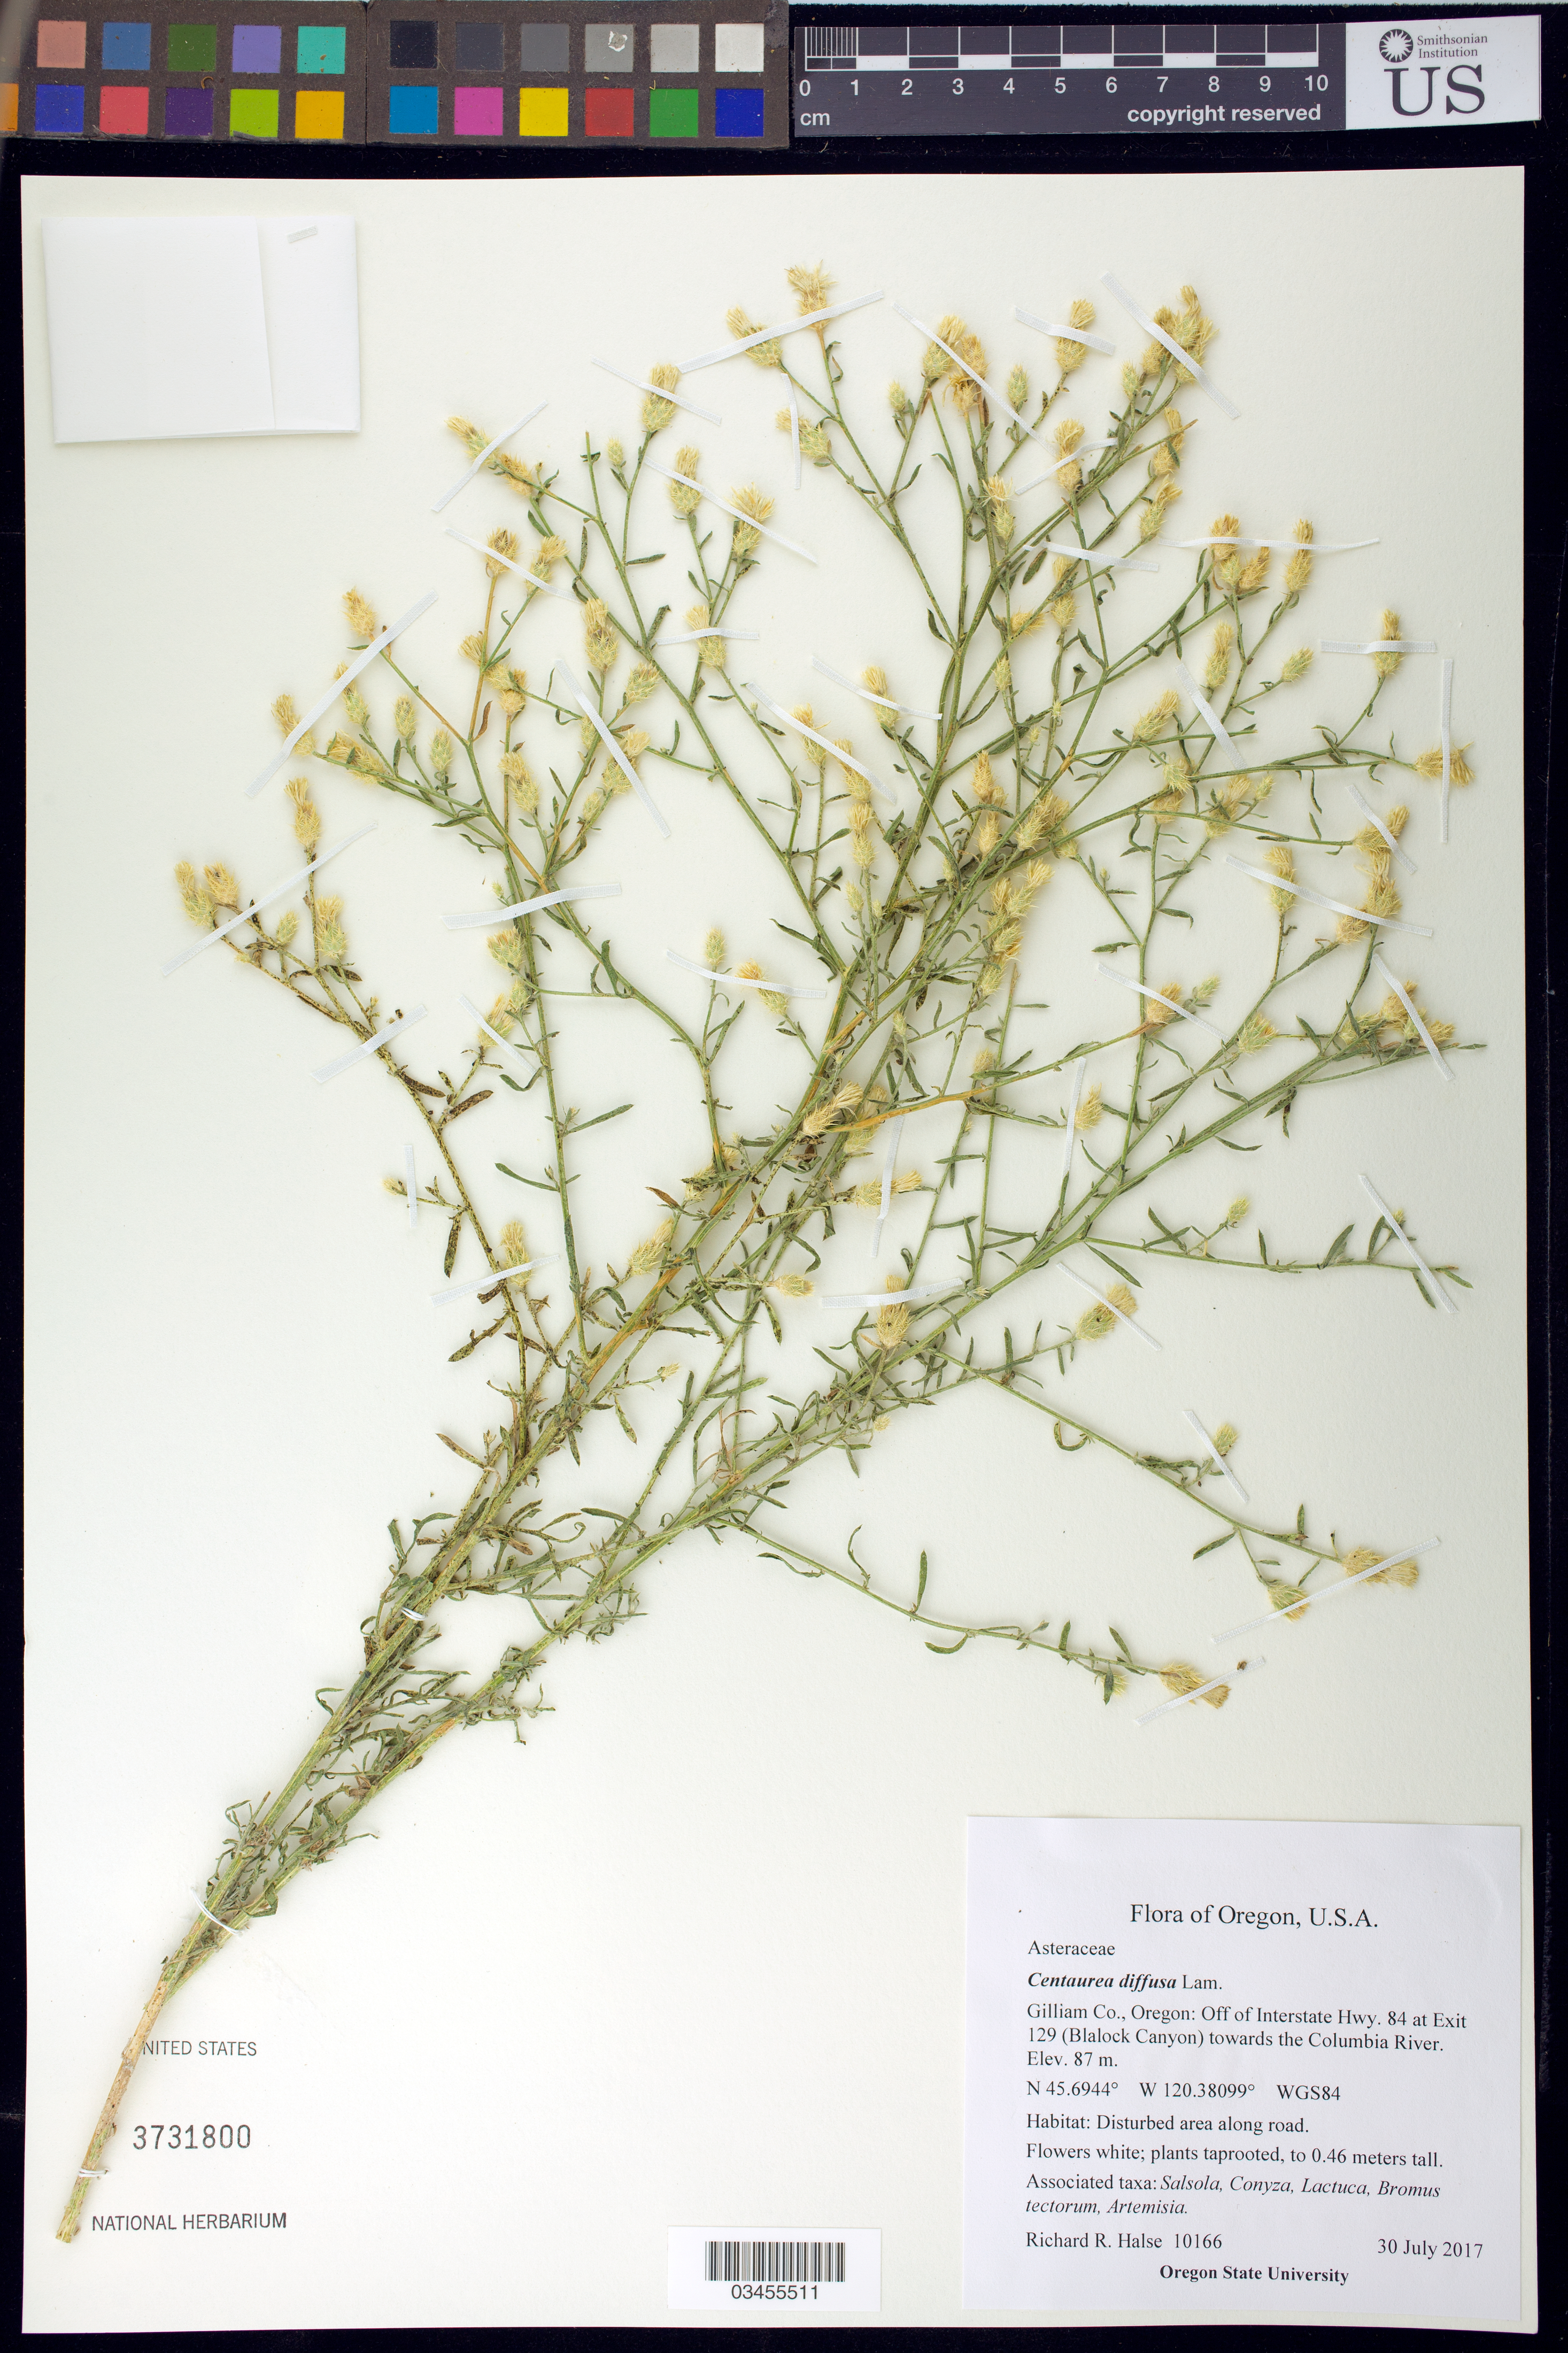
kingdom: Plantae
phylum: Tracheophyta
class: Magnoliopsida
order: Asterales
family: Asteraceae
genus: Centaurea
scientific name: Centaurea diffusa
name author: Lam.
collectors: R. Halse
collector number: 10166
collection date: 2017-07-30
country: United States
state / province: Oregon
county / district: Gilliam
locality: Off of Interstate Hwy. 84 at Exit 129 (Blalock Canyon) towards the Columbia River.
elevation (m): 87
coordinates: N, W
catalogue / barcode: US 3731800